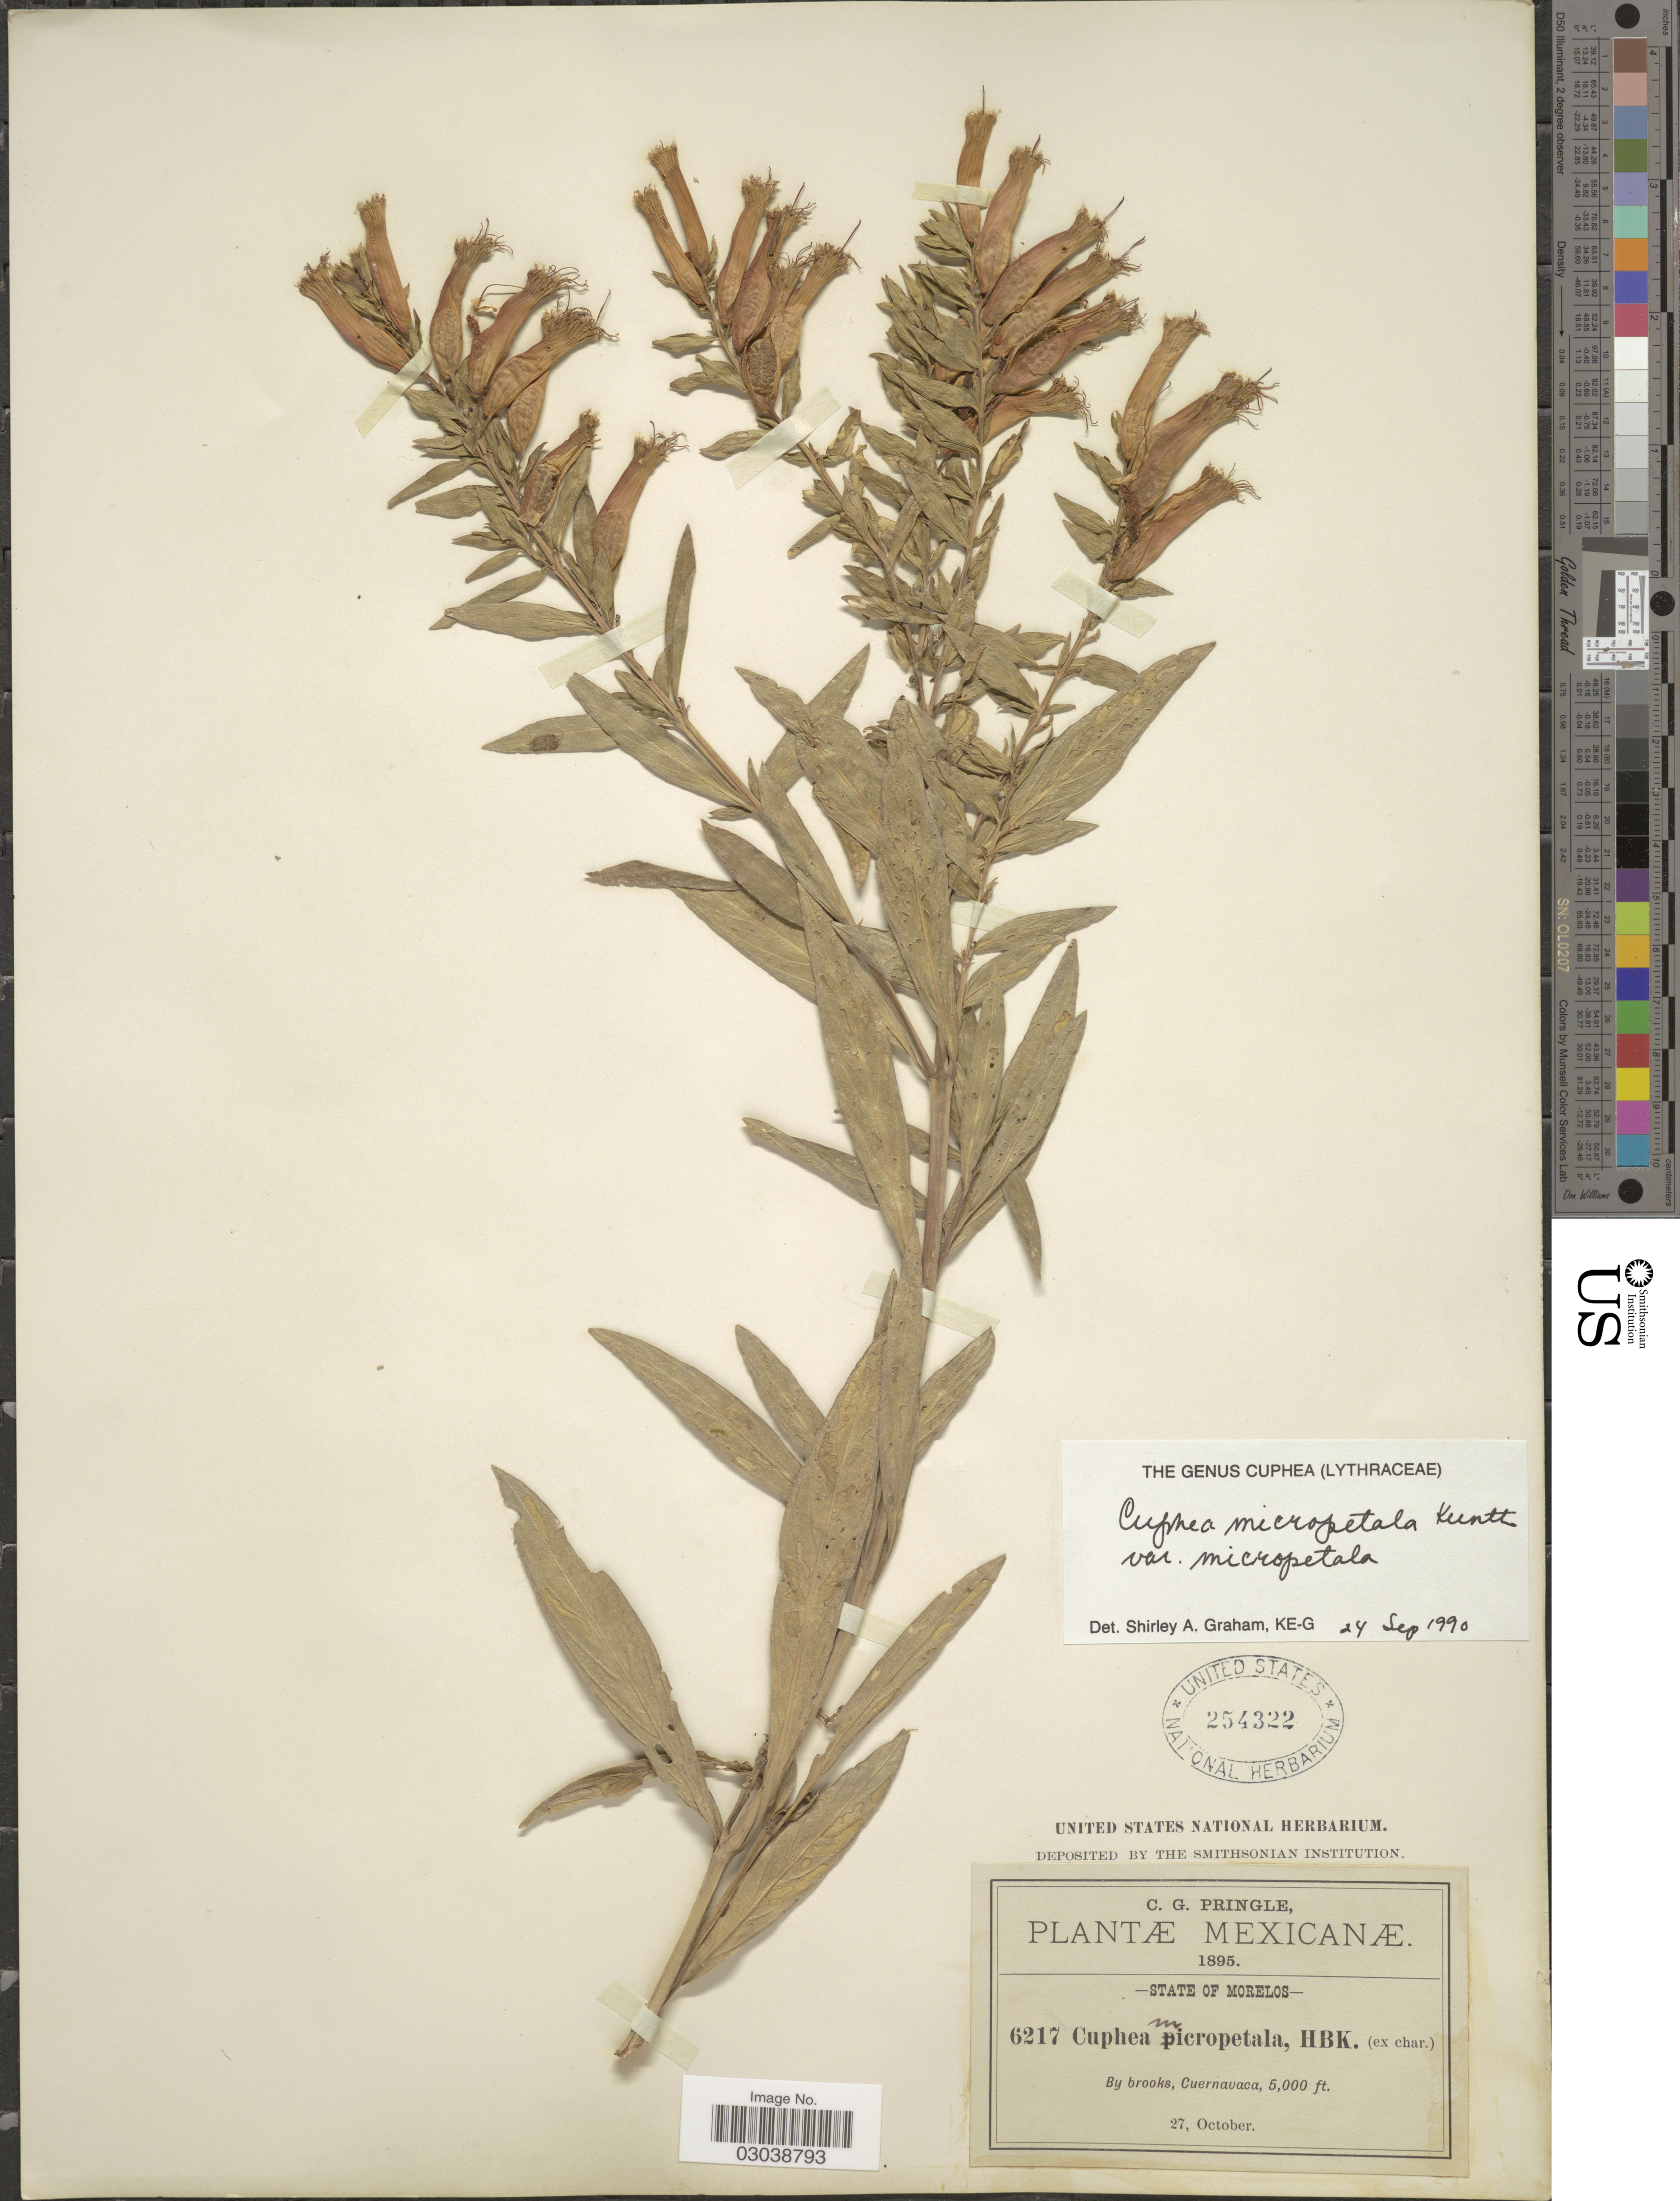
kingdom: Plantae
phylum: Tracheophyta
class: Magnoliopsida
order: Myrtales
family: Lythraceae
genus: Cuphea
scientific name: Cuphea micropetala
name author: Kunth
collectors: C. G. Pringle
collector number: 6217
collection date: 1895-10-27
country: Mexico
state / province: Morelos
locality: By brooks, Cuernavaca.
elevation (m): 1524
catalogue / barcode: US 254322